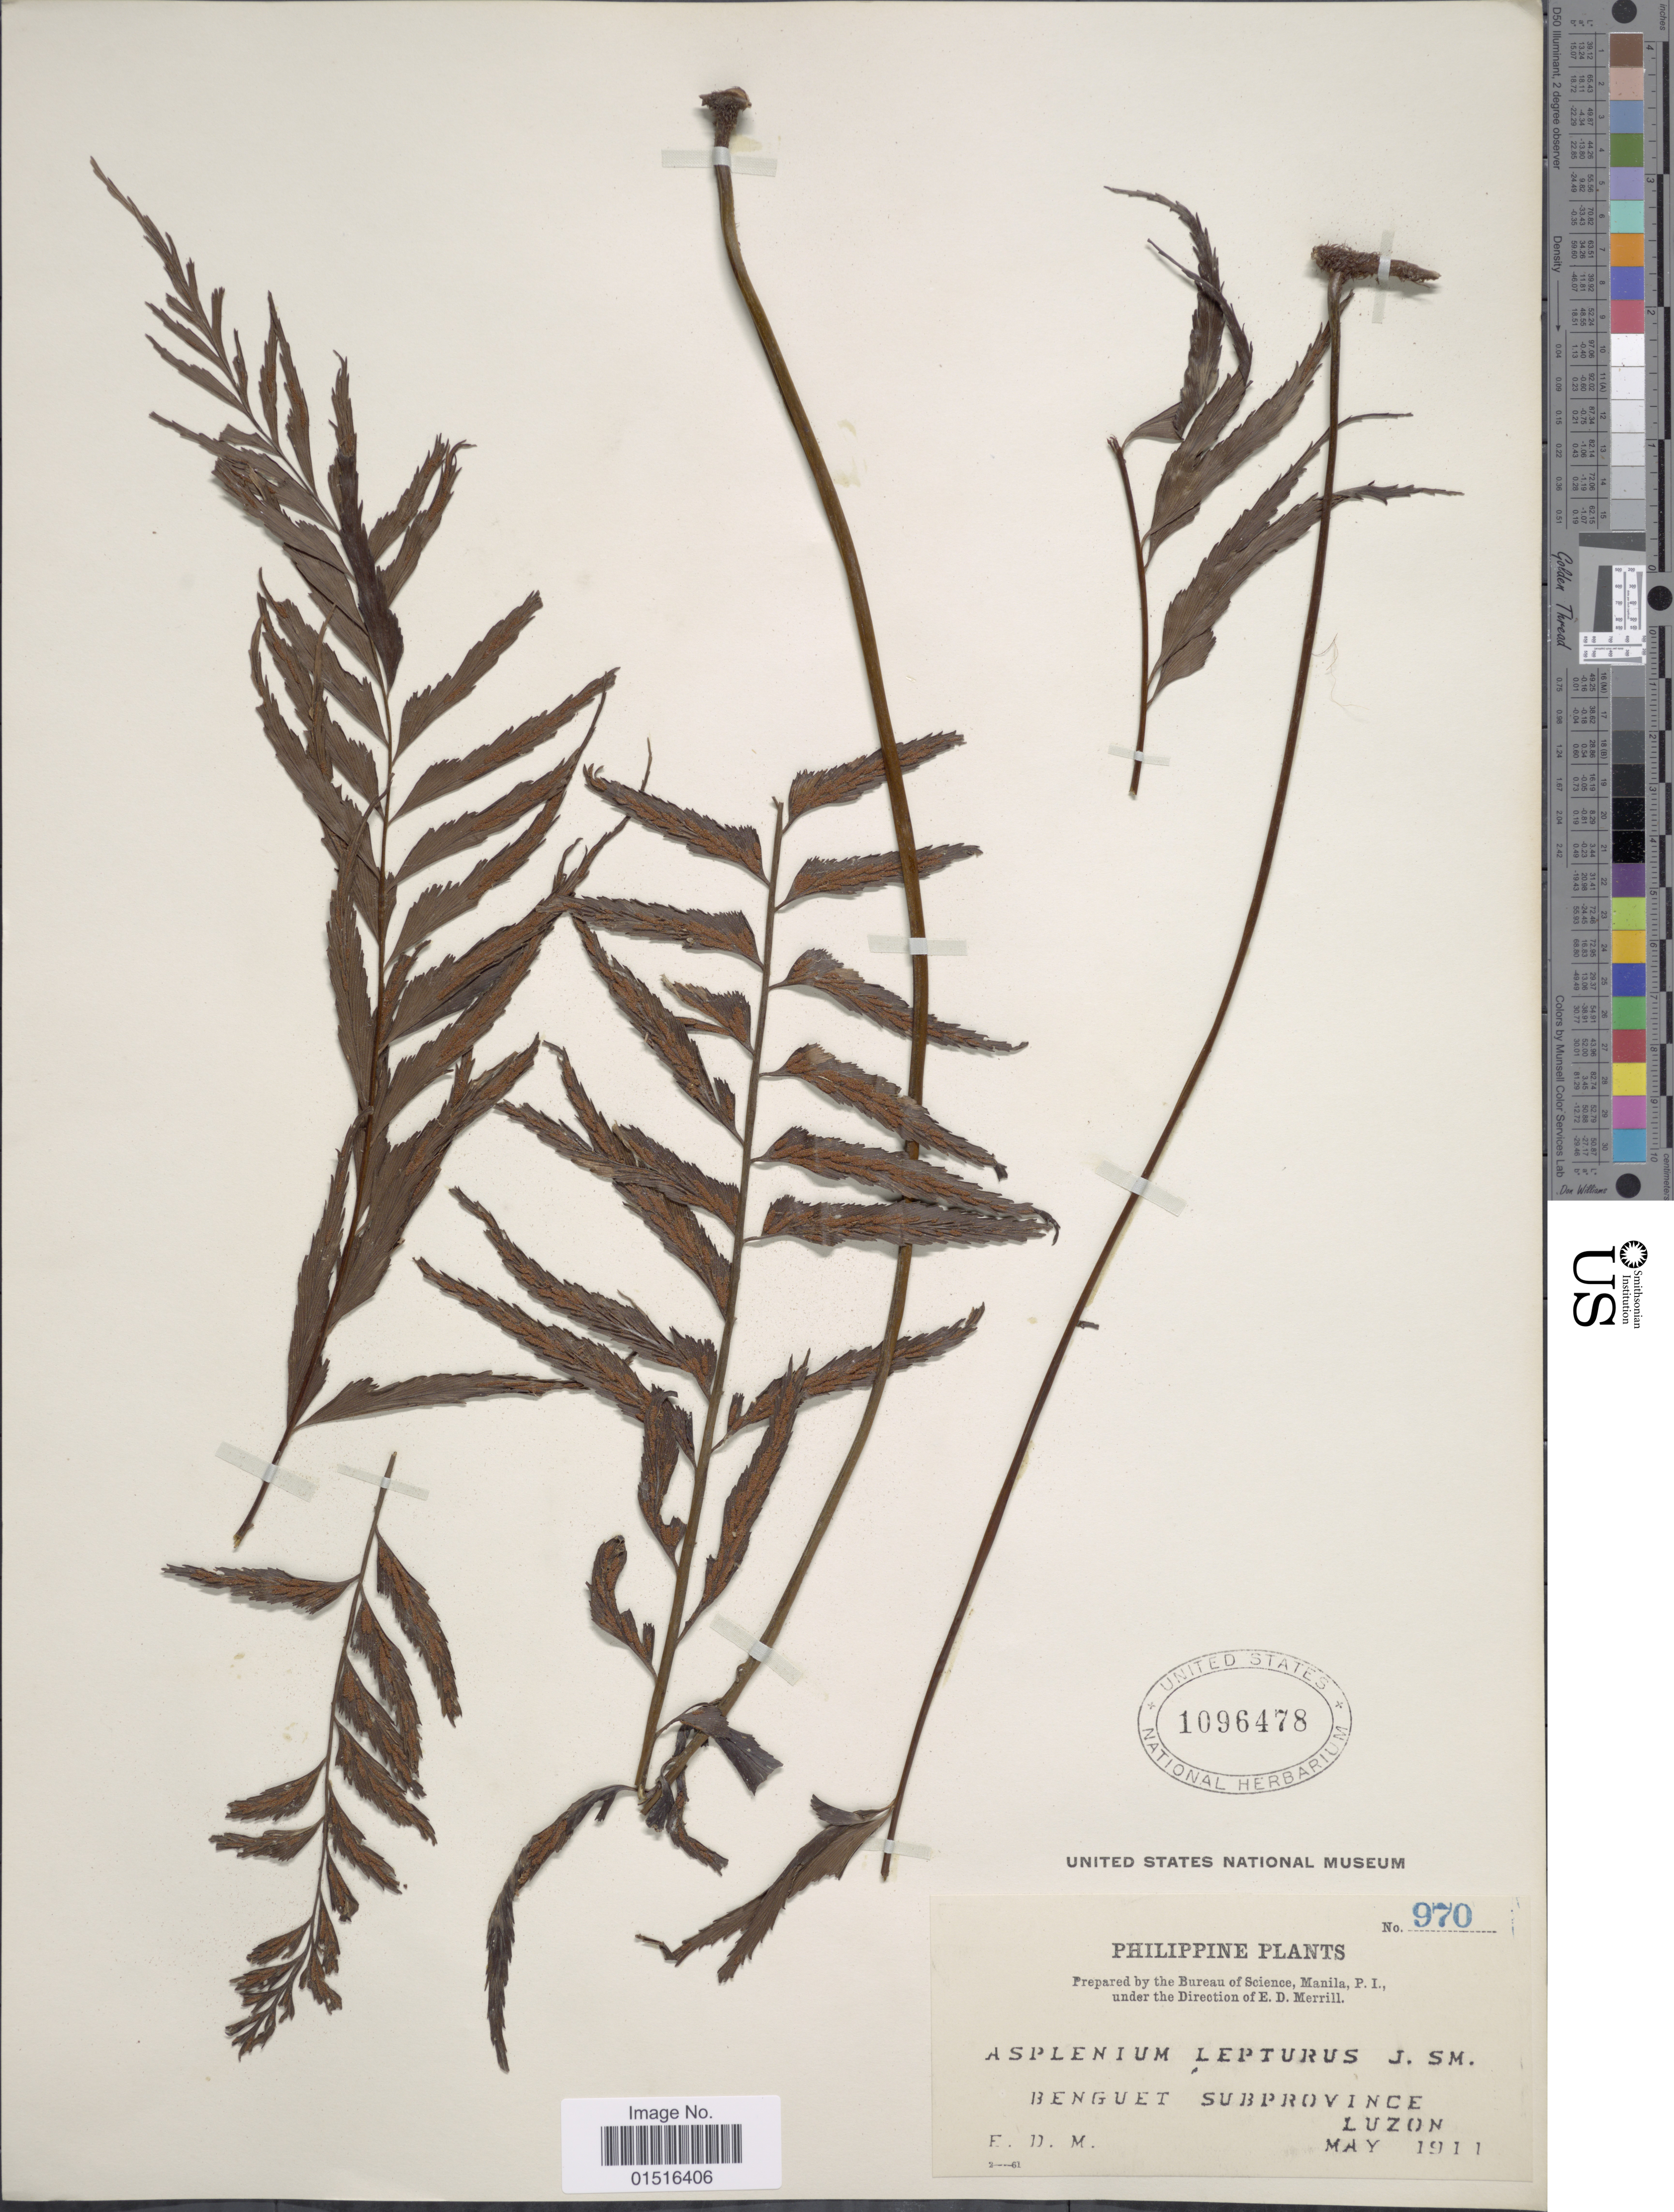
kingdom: Plantae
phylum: Tracheophyta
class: Polypodiopsida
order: Polypodiales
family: Aspleniaceae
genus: Asplenium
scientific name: Asplenium lepturus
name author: J. Sm. ex C. Presl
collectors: E. D. Merrill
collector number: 970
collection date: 1911-05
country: Philippines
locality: Benguet Subprovince, Luzon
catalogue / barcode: US 1096478